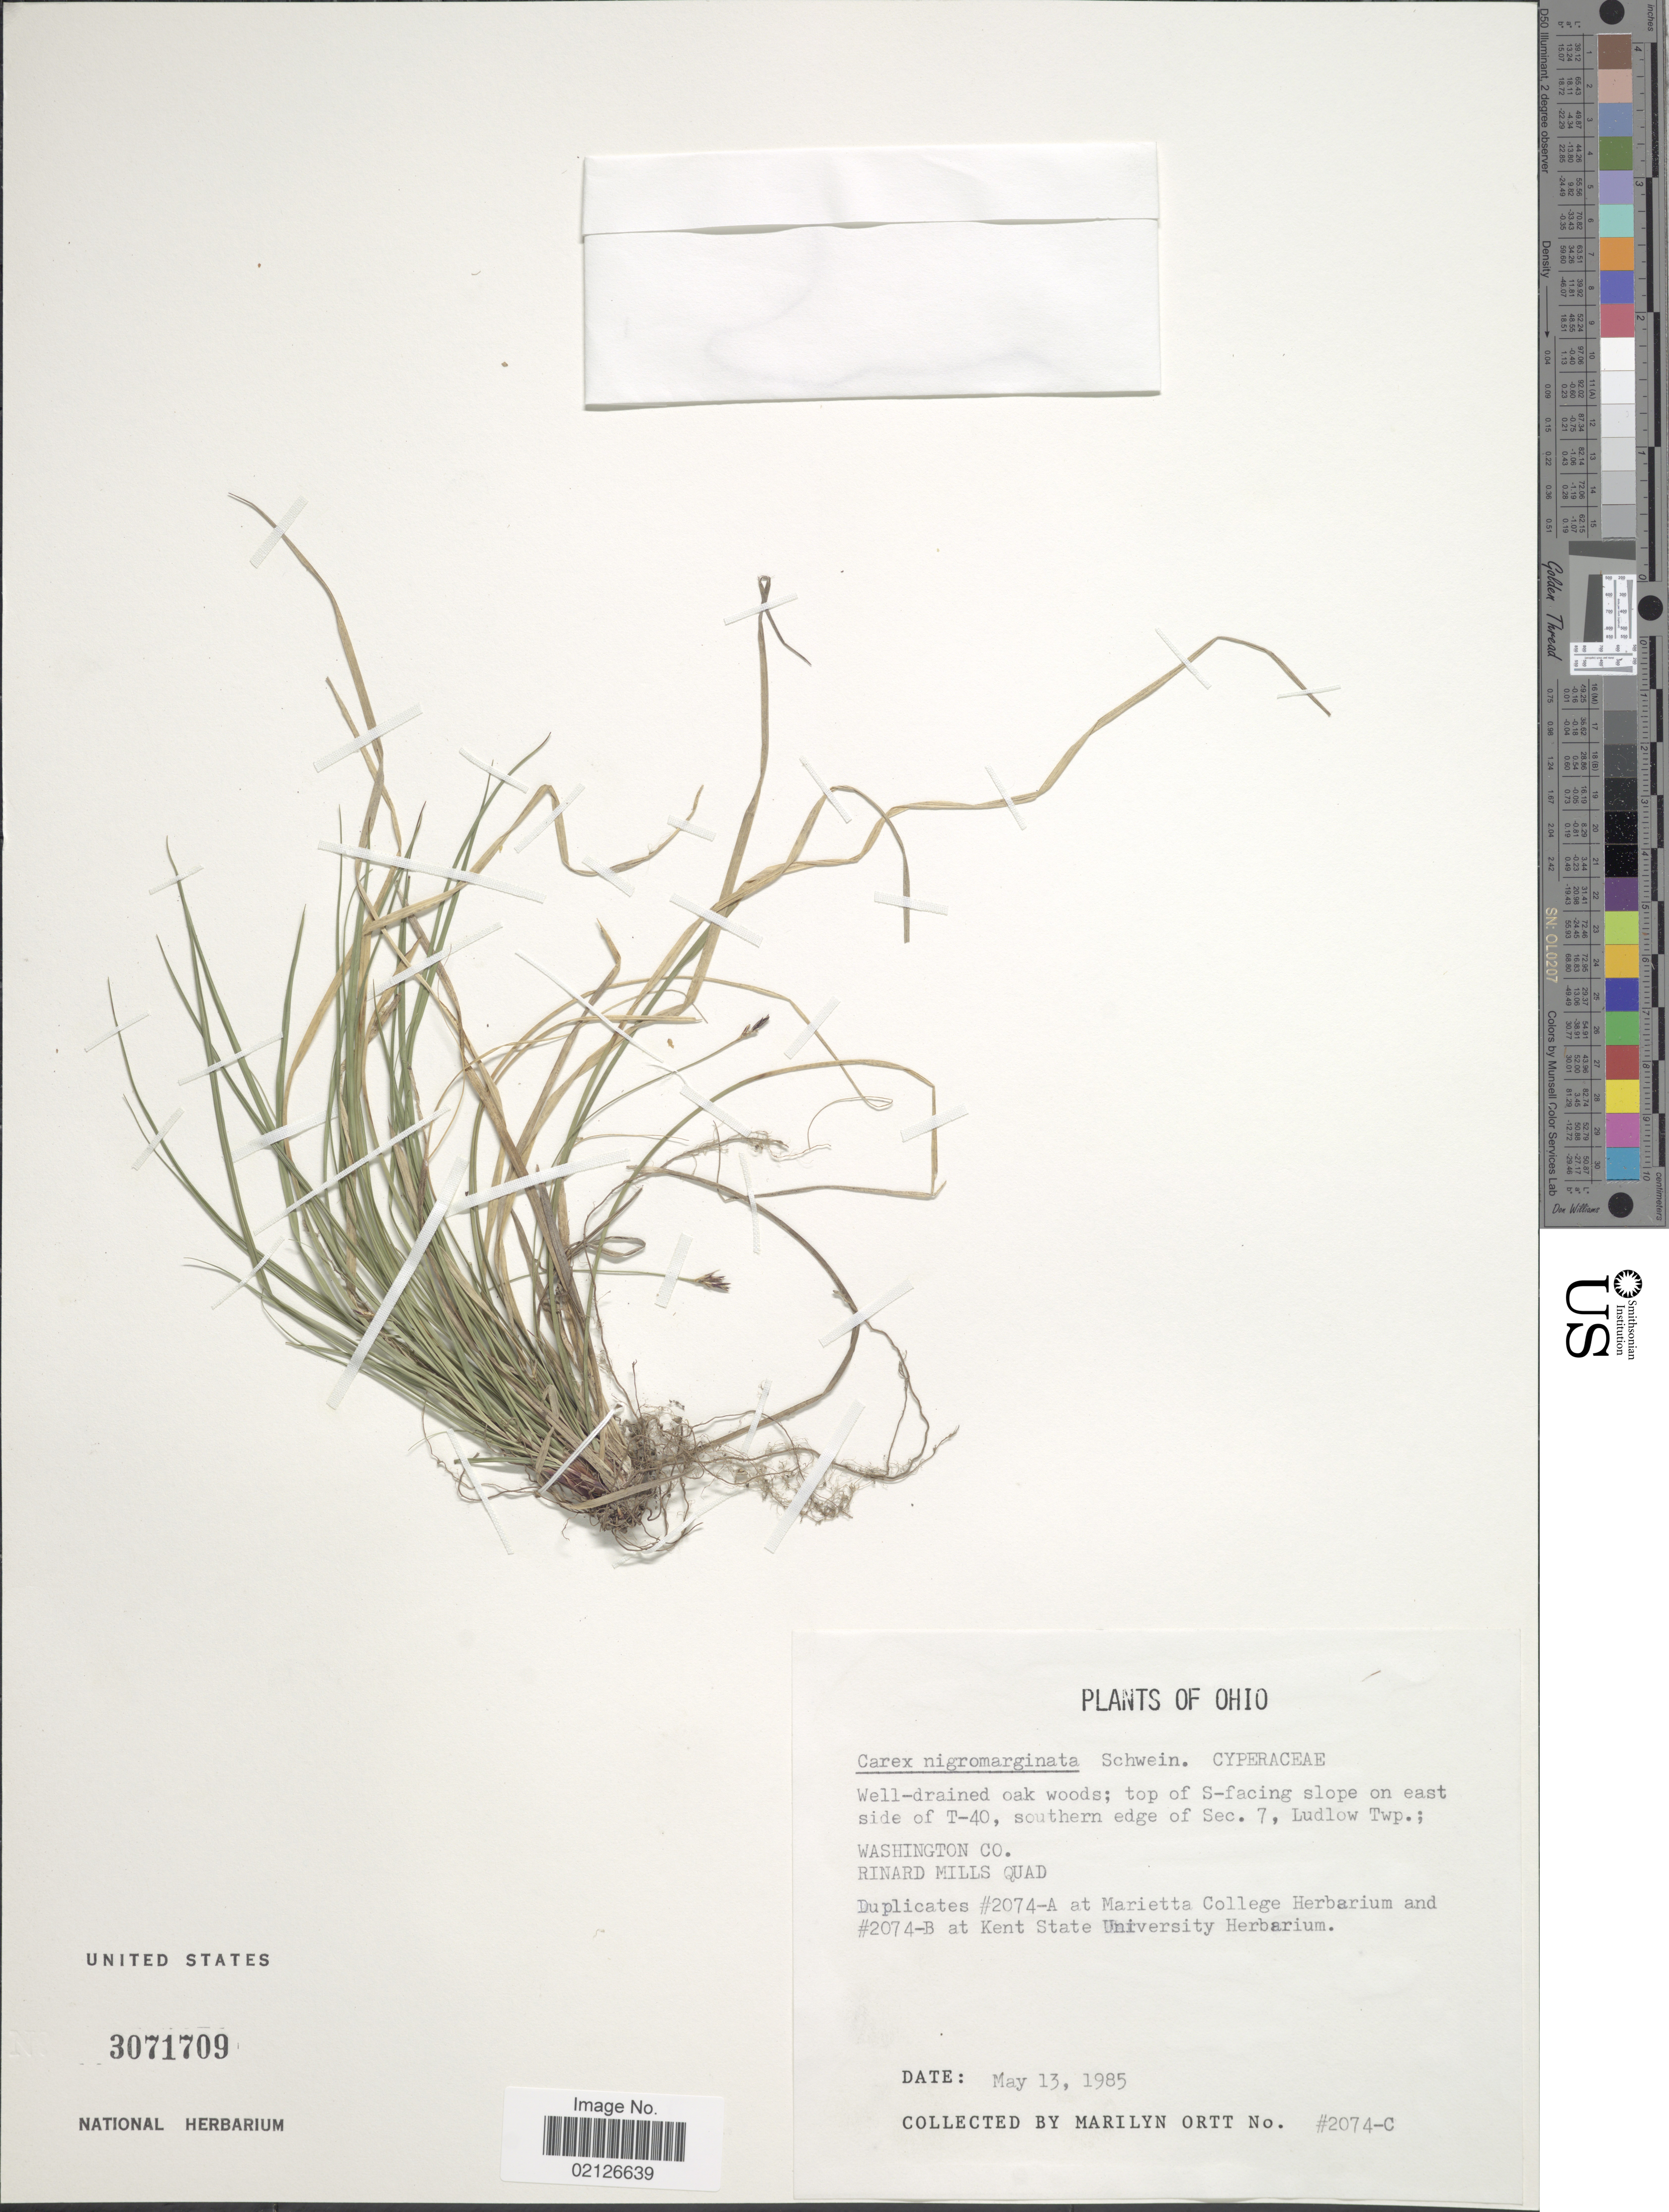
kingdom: Plantae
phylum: Tracheophyta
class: Liliopsida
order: Poales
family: Cyperaceae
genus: Carex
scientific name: Carex nigromarginata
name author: Schwein.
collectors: M. Ortt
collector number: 2074-C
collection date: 1985-05-13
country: United States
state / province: Ohio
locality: Well-drained oak woods; top of S-facing slope on east side of T-40, southern edge of Sec.7, Ludlow Twp: Washington Co., Rinard Mills Quad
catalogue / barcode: US 3071709